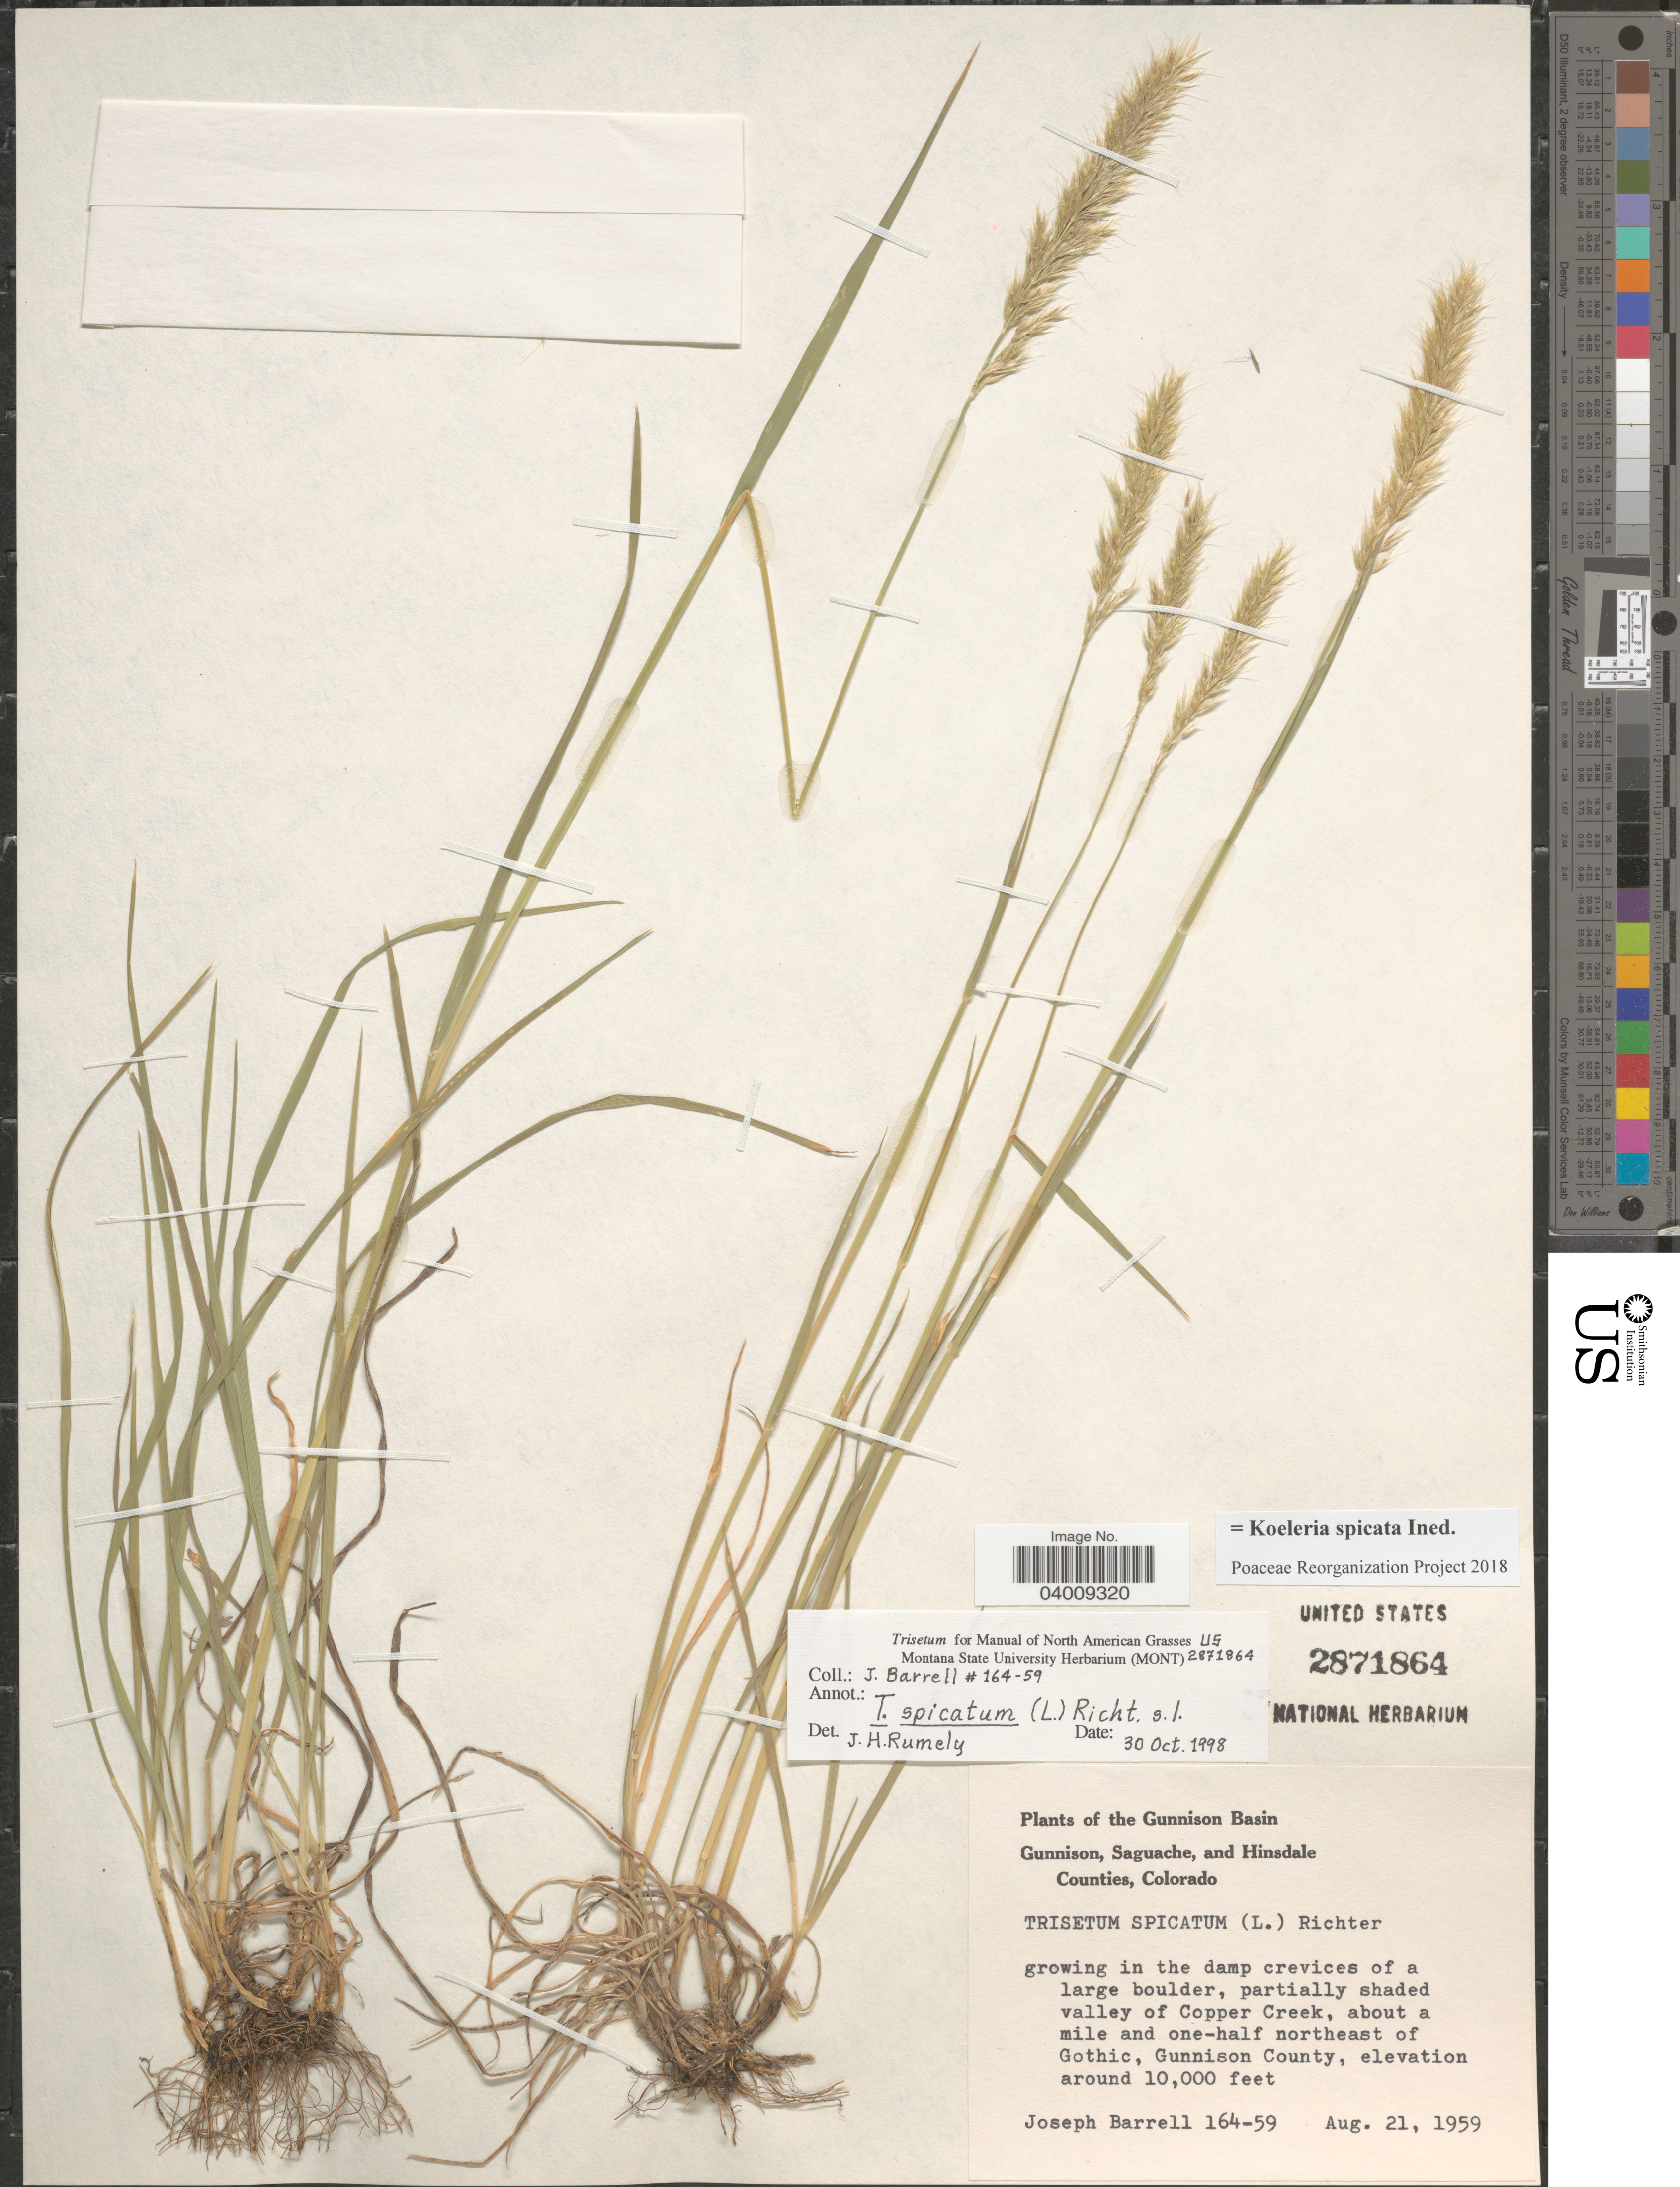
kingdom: Plantae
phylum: Tracheophyta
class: Liliopsida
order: Poales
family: Poaceae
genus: Koeleria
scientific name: Koeleria spicata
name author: (L.) Barberá et al.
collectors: J. Barrell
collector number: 164-59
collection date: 1959-08-21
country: United States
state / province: Colorado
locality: The Gunnison Basin. Valley of Copper Creek, about a mile and one-half northeast of Gothic, Gunnison County.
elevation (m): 3048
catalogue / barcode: US 2871864